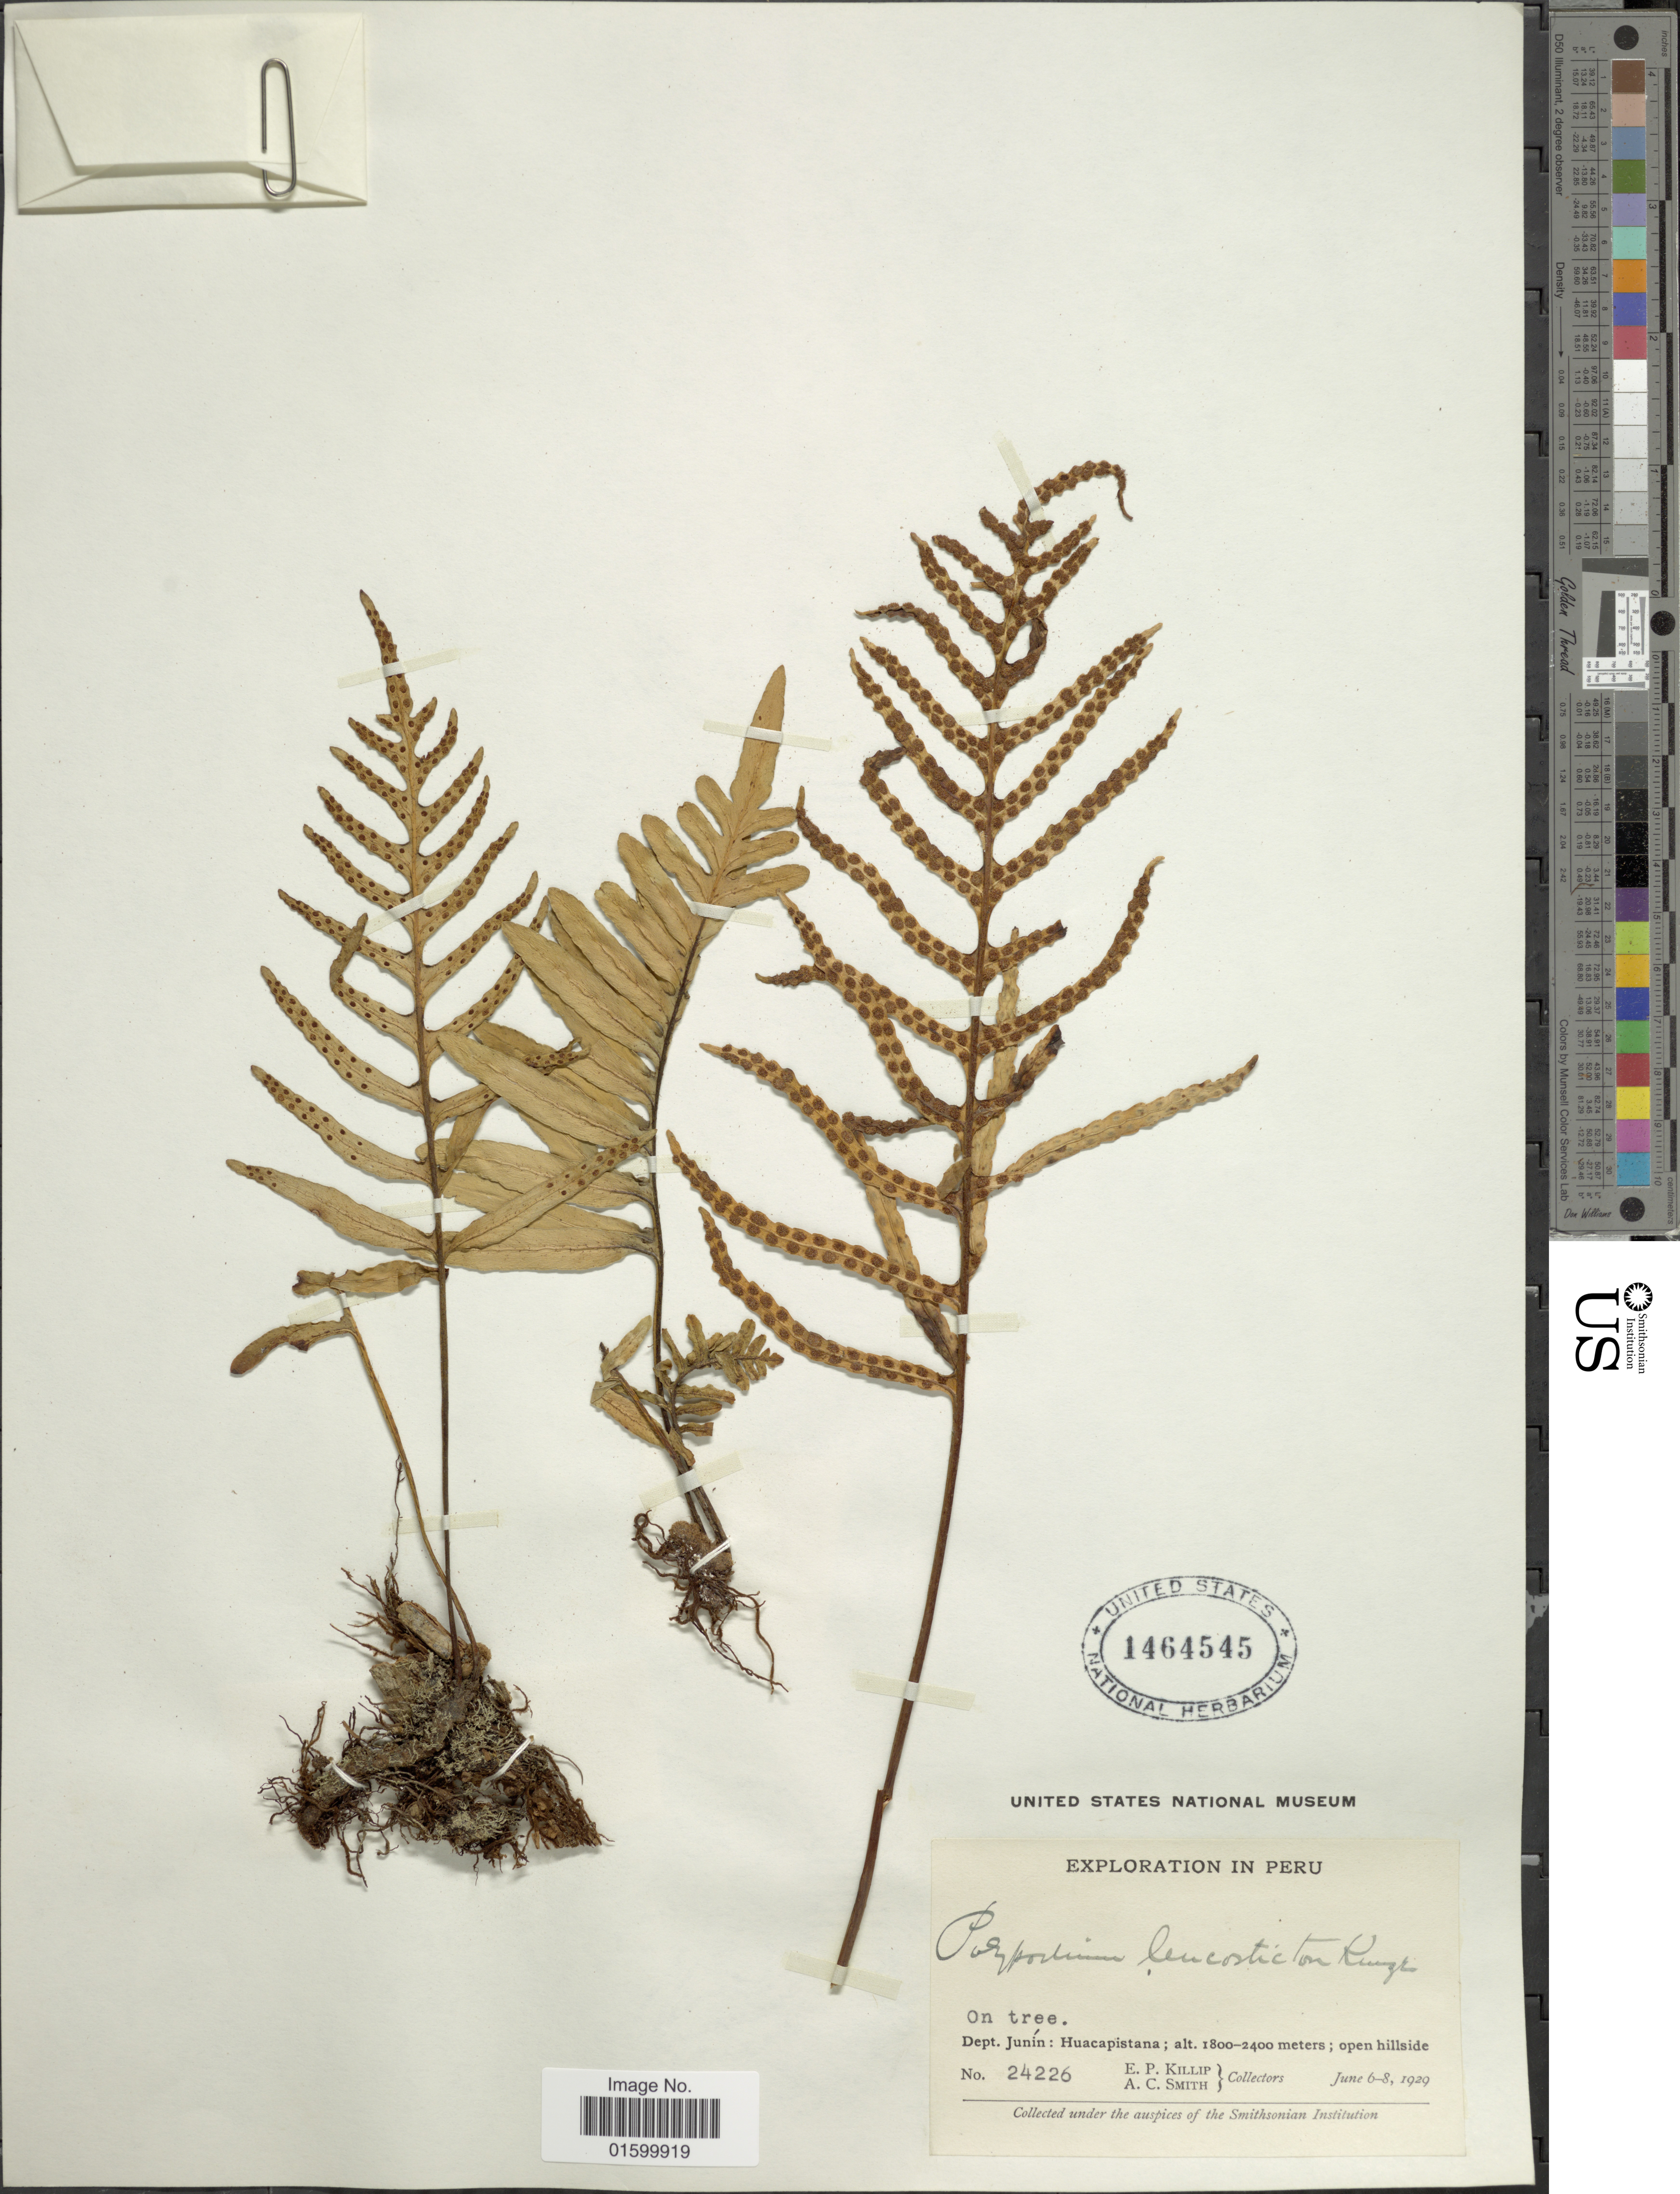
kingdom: Plantae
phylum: Tracheophyta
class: Polypodiopsida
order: Polypodiales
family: Polypodiaceae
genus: Pleopeltis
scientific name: Pleopeltis remota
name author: (Desv.) A.R. Sm.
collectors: E. P. Killip & A. C. Smith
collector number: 24226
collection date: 1929-06-06/1929-06-08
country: Peru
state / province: Junín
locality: Dept. Junin: Huacapistana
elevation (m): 1800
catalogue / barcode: US 1464545